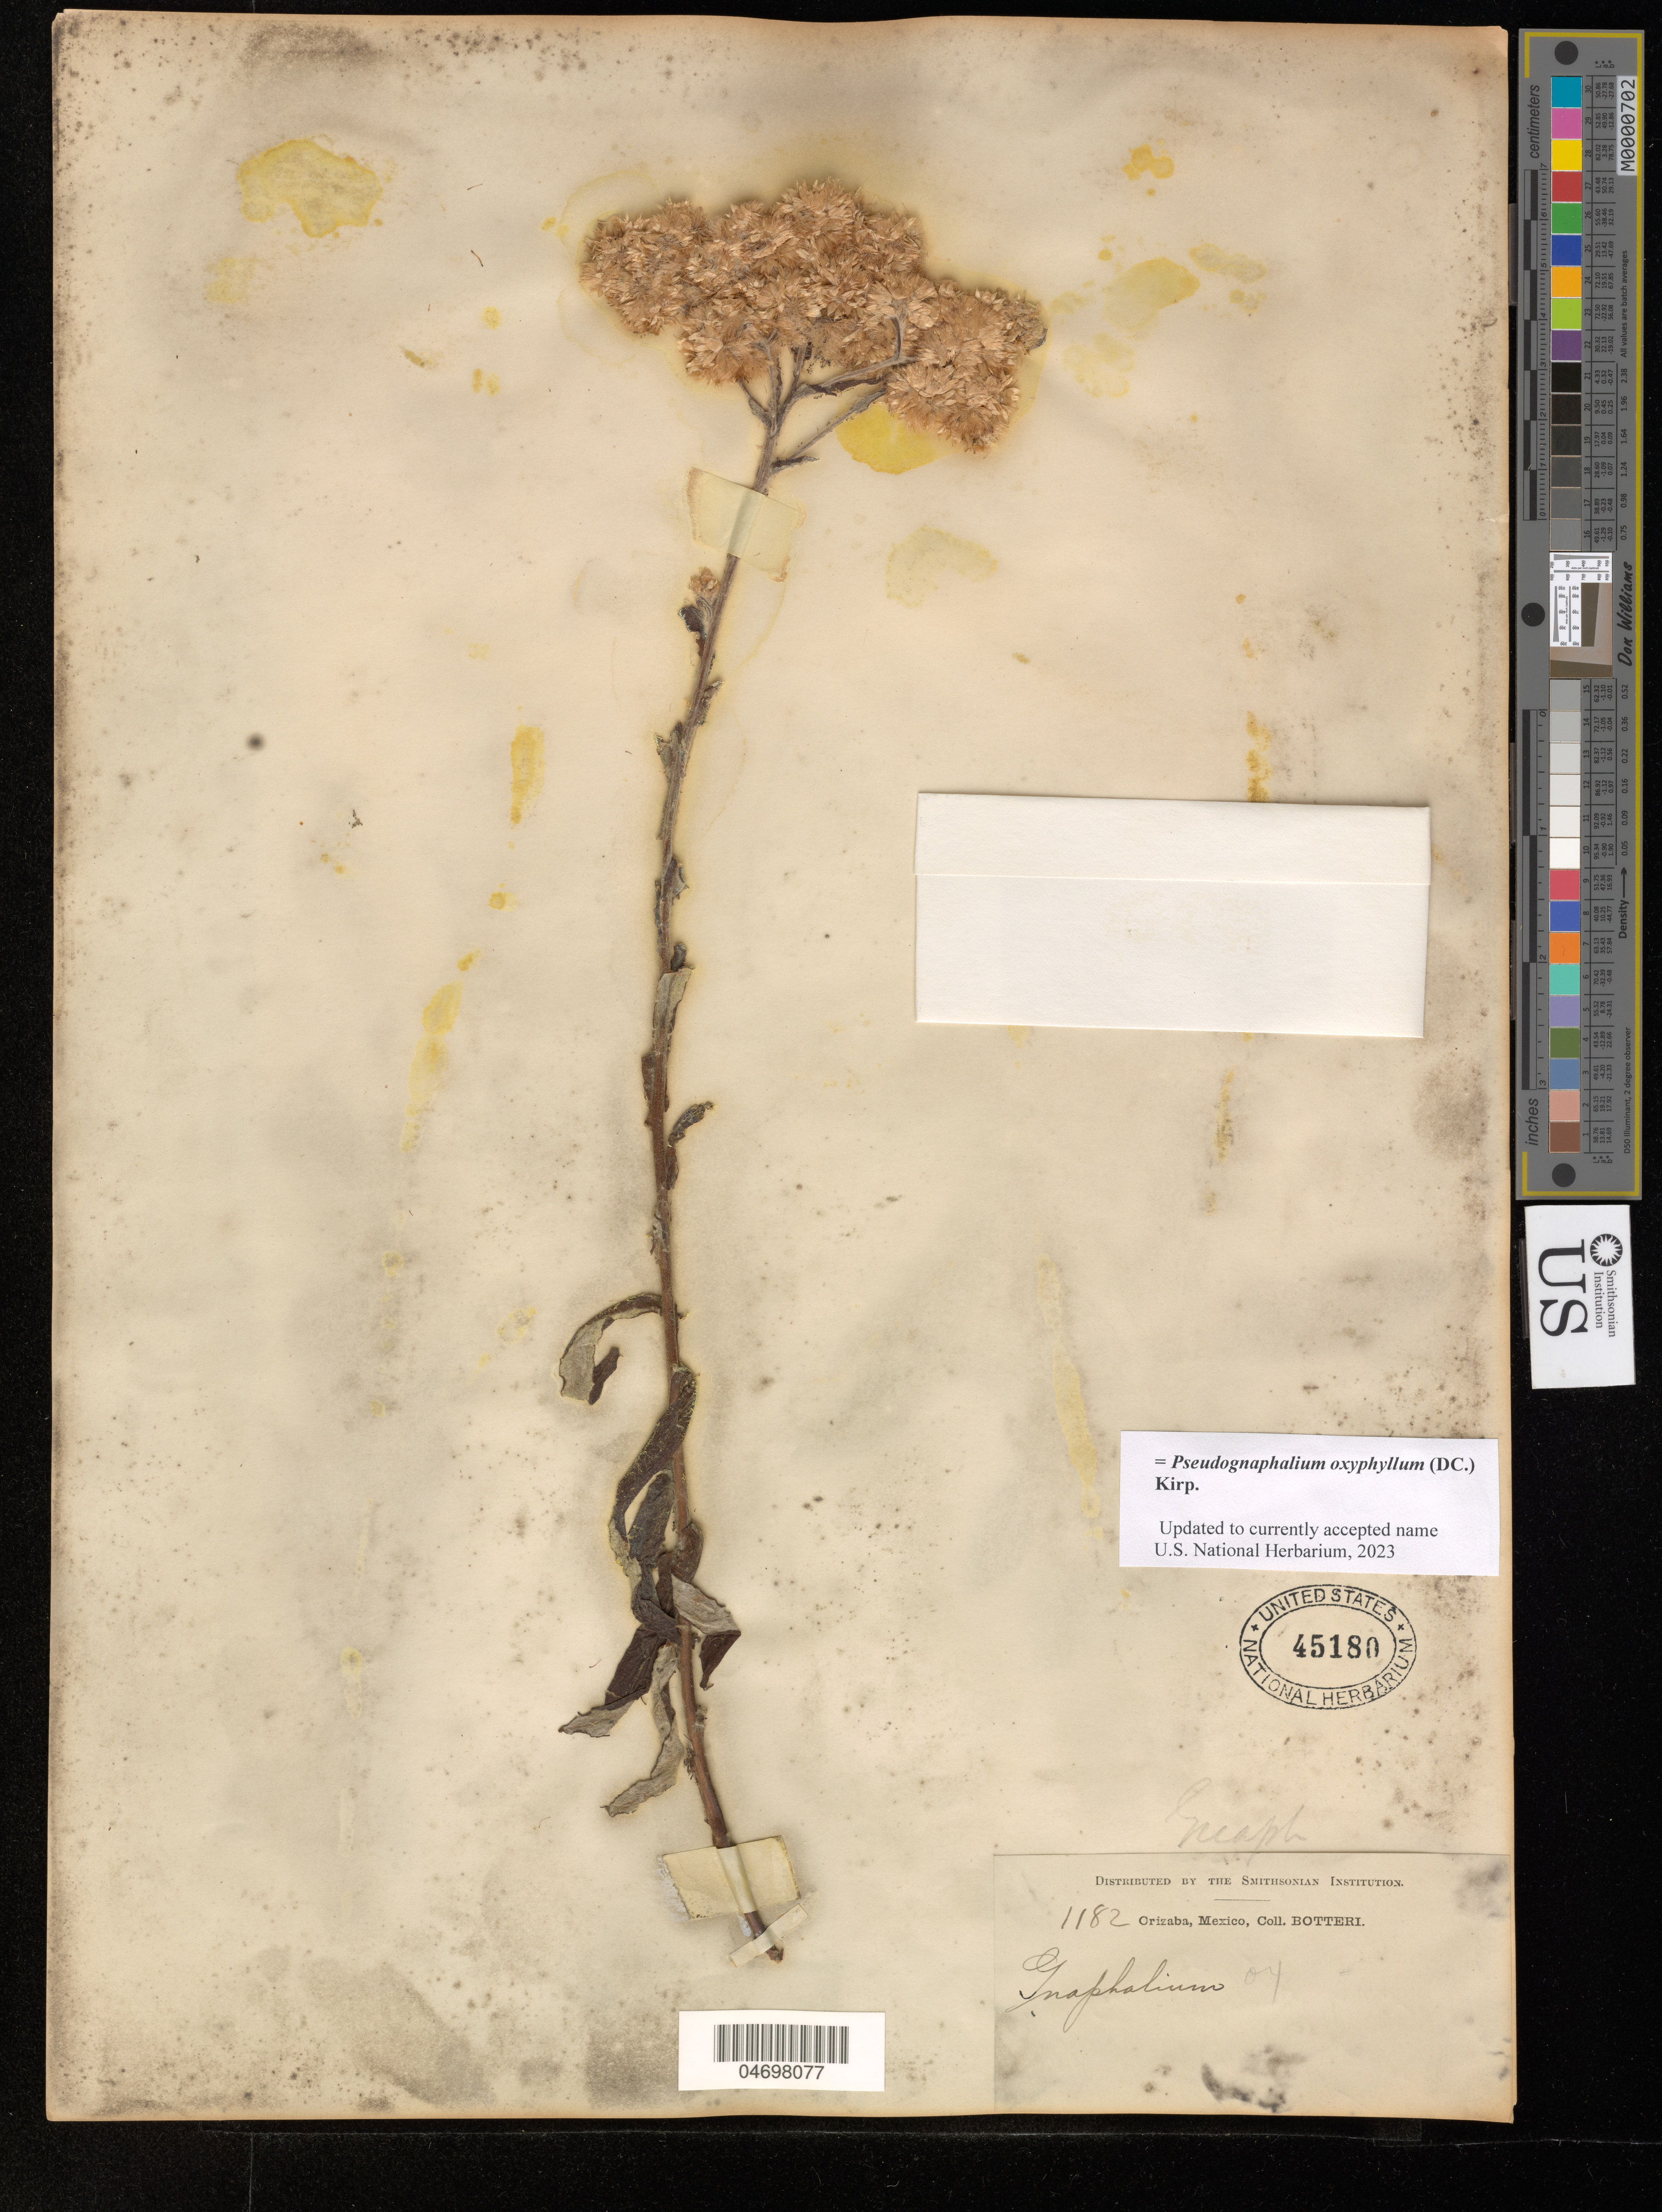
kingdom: Plantae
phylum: Tracheophyta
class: Magnoliopsida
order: Asterales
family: Asteraceae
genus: Pseudognaphalium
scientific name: Pseudognaphalium oxyphyllum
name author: (DC.) Kirp.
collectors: -. Botteri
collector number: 1182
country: Mexico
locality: Orizaba.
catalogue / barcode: US 45180